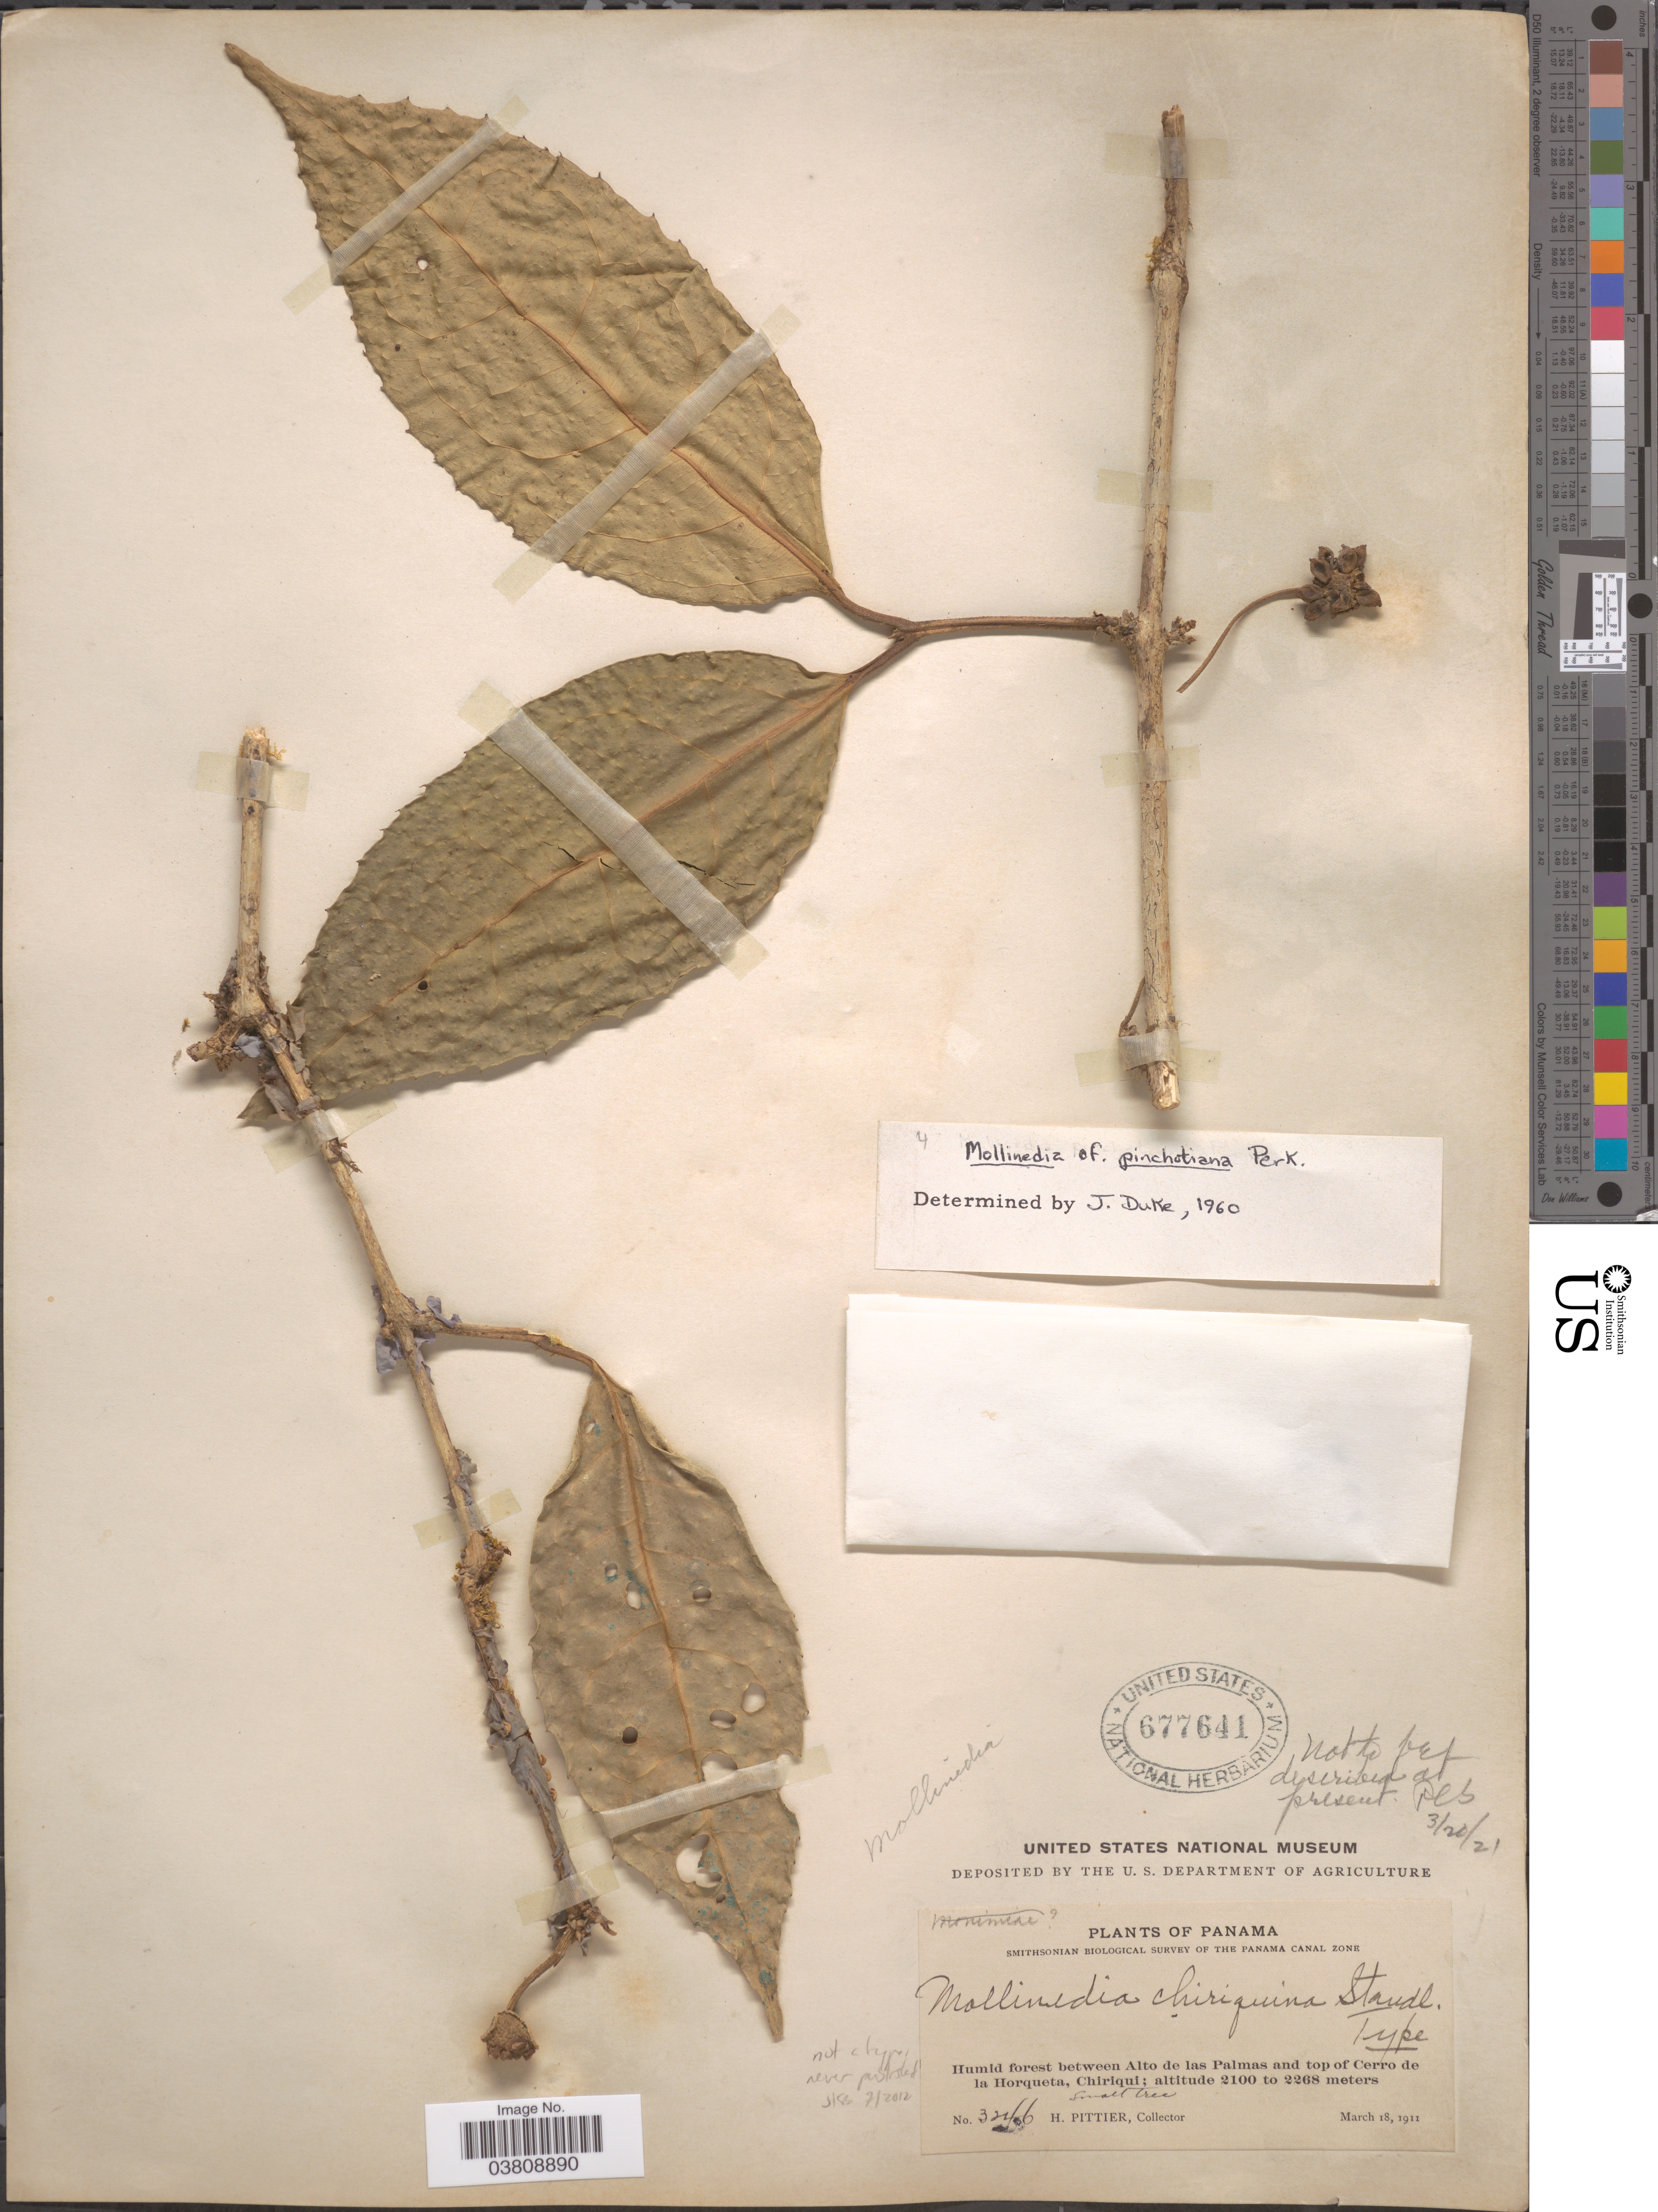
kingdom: Plantae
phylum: Tracheophyta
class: Magnoliopsida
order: Laurales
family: Monimiaceae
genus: Mollinedia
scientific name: Mollinedia pinchotiana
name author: Perkins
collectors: H. F. Pittier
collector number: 3246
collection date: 1911-03-18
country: Panama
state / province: Chiriqui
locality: Humid forest between Alto de las Palmas and top of Cerro de la Horqueta.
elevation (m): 2100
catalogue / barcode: US 677641